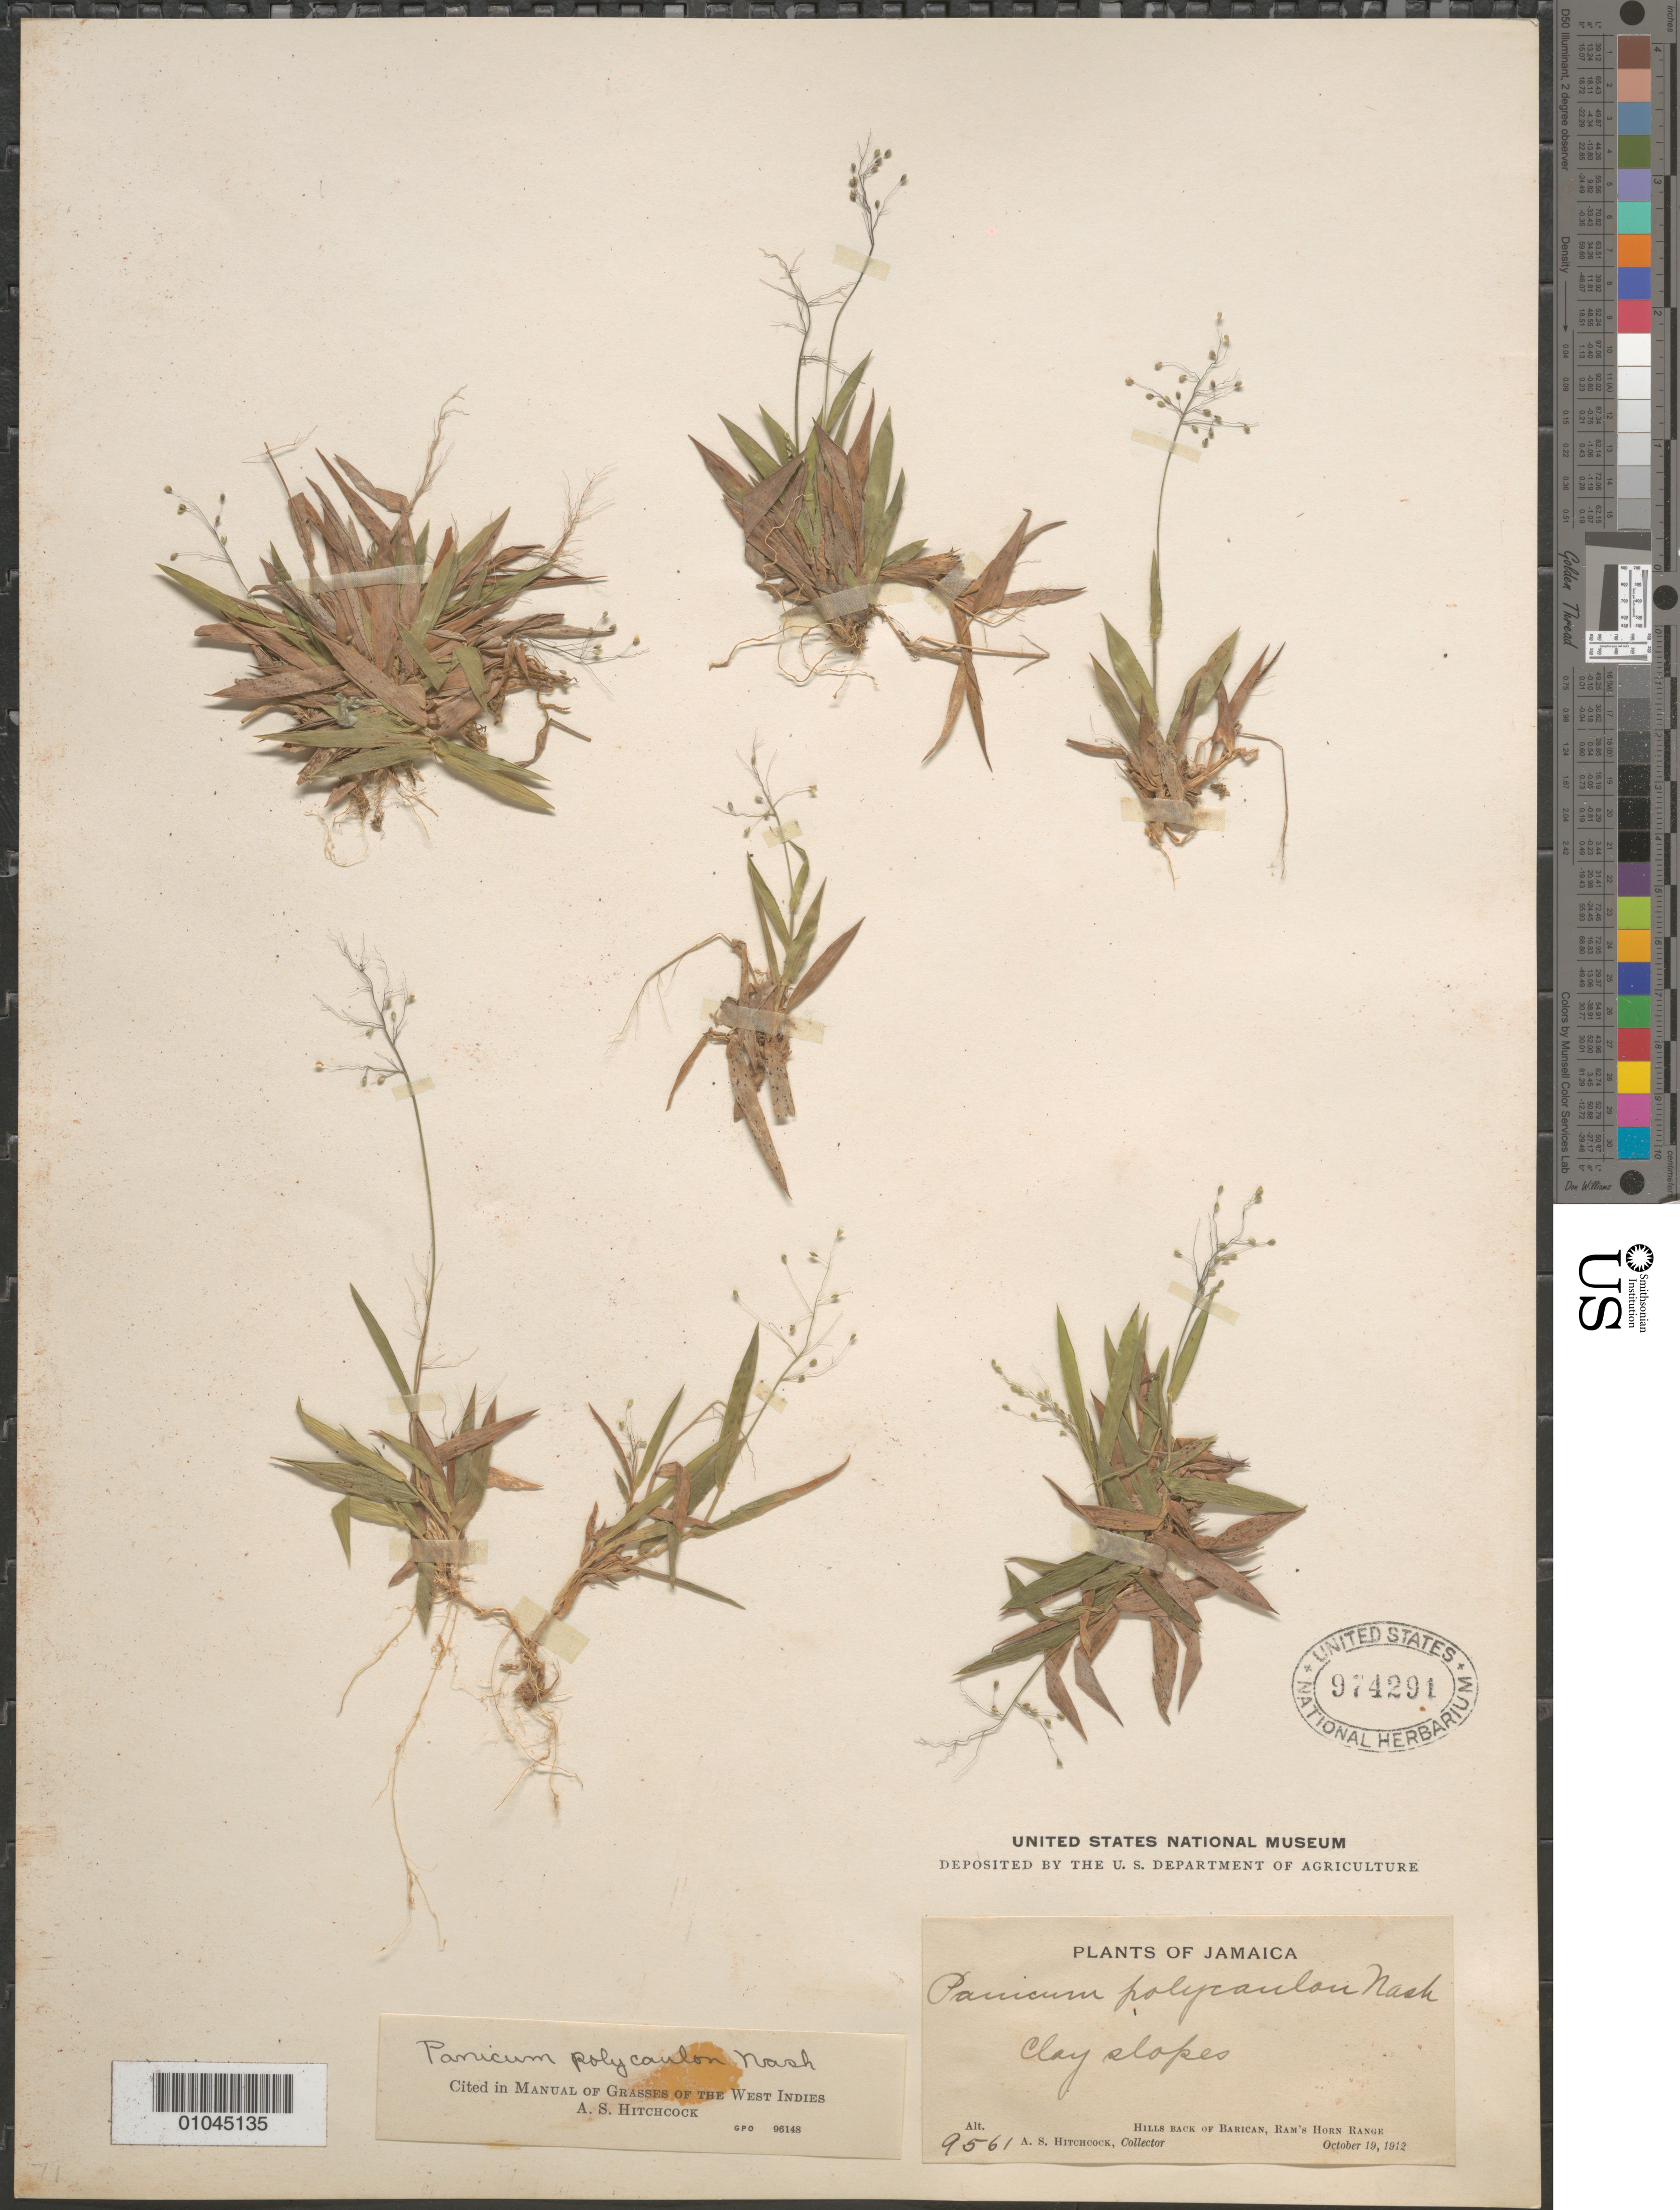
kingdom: Plantae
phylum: Tracheophyta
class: Liliopsida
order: Poales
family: Poaceae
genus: Panicum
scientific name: Panicum polycaulon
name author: Nash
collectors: A. S. Hitchcock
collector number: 9561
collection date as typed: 19 Oct 1912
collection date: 1912-10-19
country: Jamaica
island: Jamaica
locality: Hills back of Barican, Ram's Horn Range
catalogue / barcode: US 974291